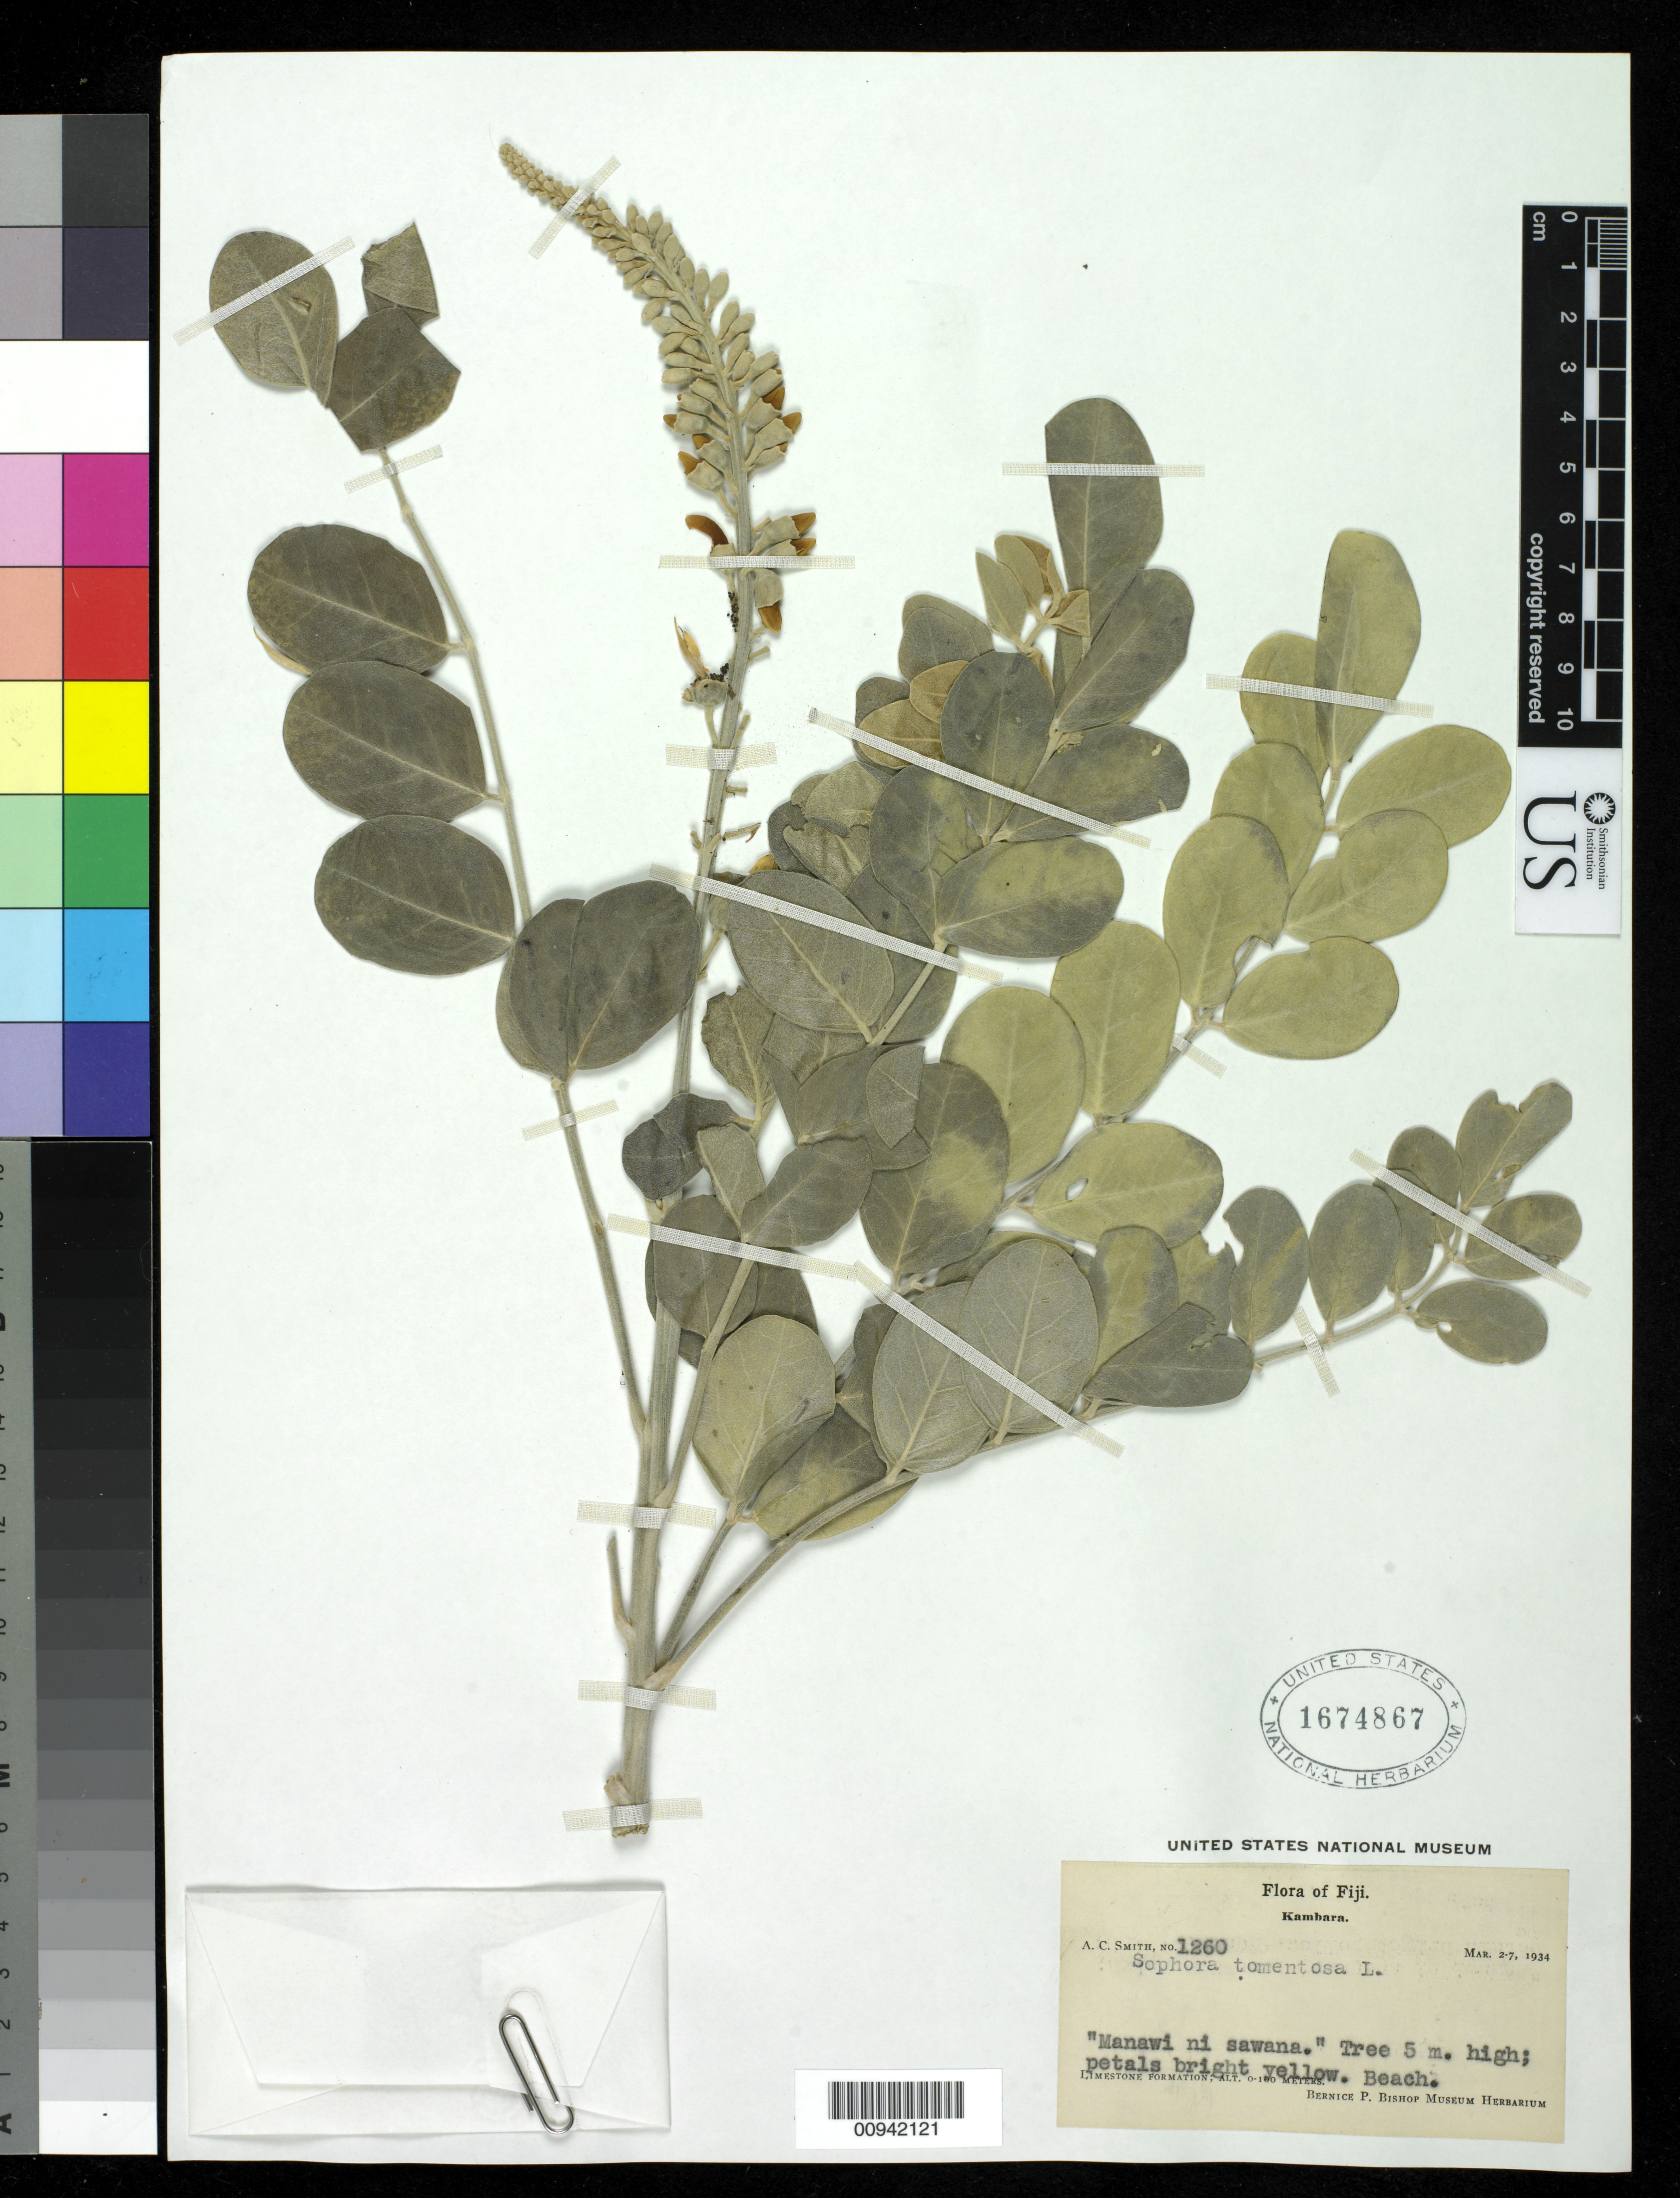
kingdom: Plantae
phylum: Tracheophyta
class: Magnoliopsida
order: Fabales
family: Fabaceae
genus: Sophora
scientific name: Sophora tomentosa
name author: L.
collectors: C. A. Smith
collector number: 1260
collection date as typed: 07 Mar 1934 to 02 May 1934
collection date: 1934-03-07/1934-05-02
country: Fiji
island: Kabara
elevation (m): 0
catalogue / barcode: US 1674867